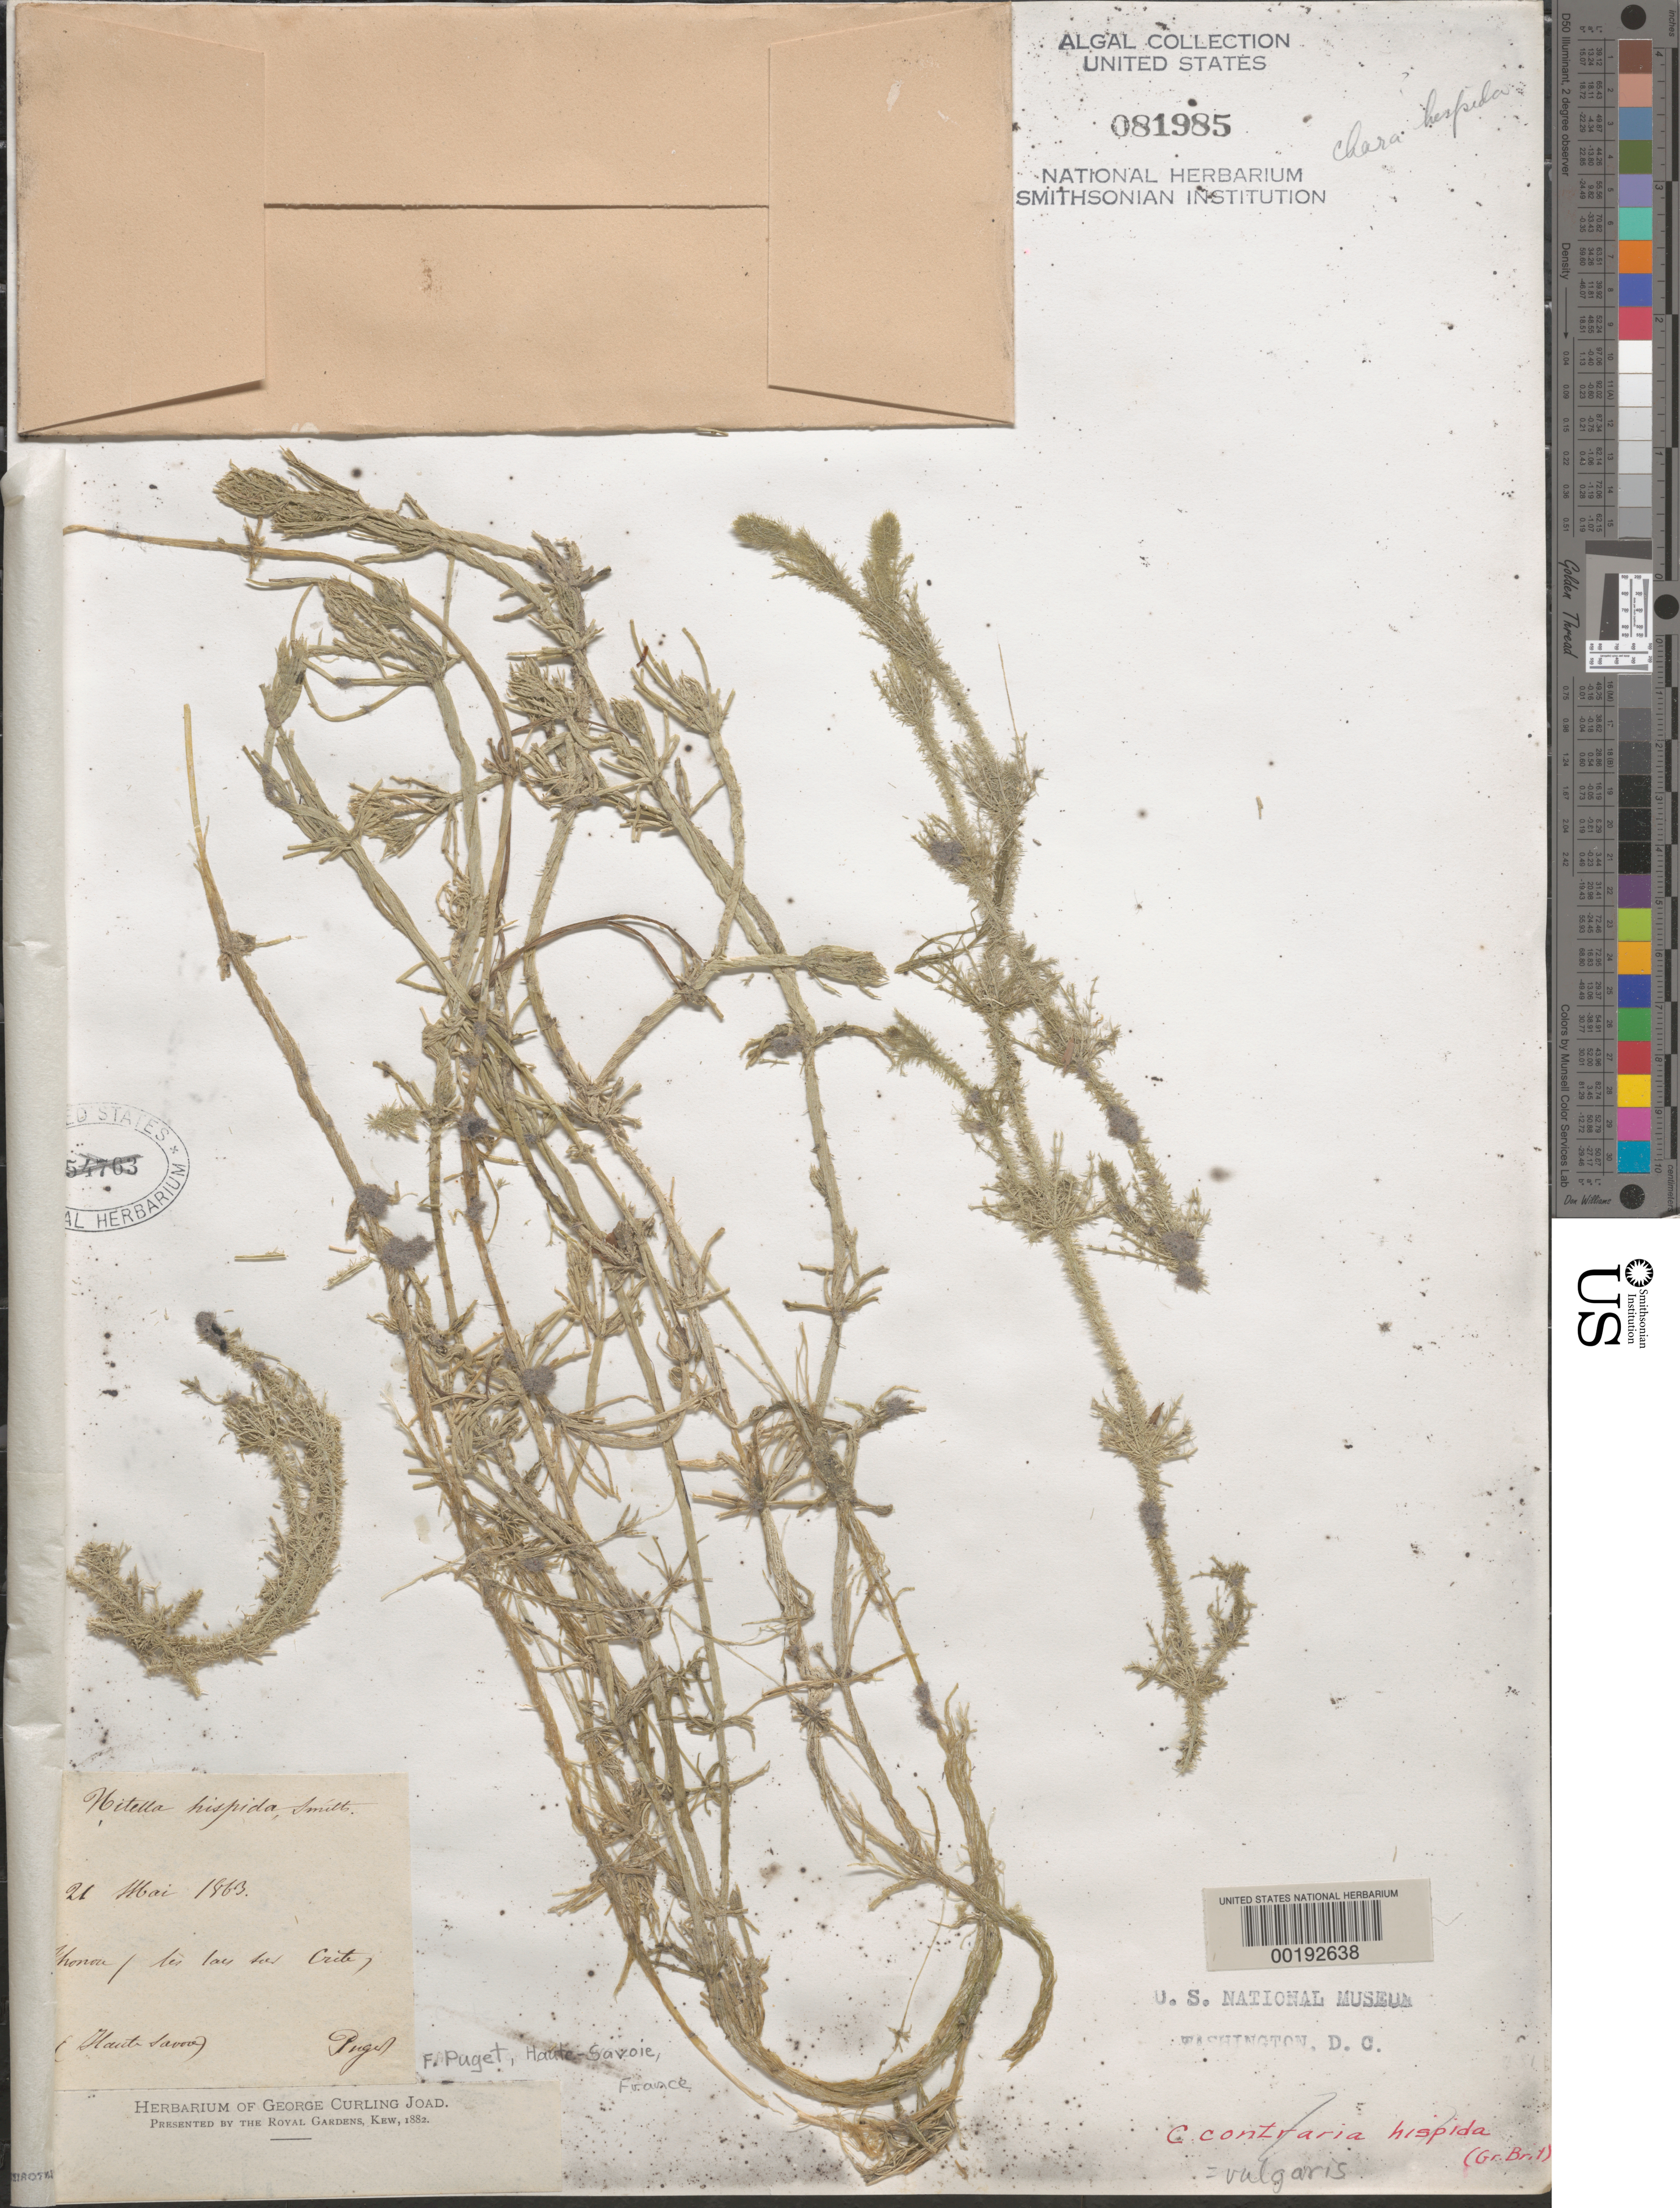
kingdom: Plantae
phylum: Charophyta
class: Charophyceae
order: Charales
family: Characeae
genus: Chara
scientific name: Chara vulgaris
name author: L.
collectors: F. Puget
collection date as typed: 21 May 1863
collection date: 1863-05-21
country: Greece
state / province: Crete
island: Crete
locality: Chonou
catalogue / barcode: US 81985